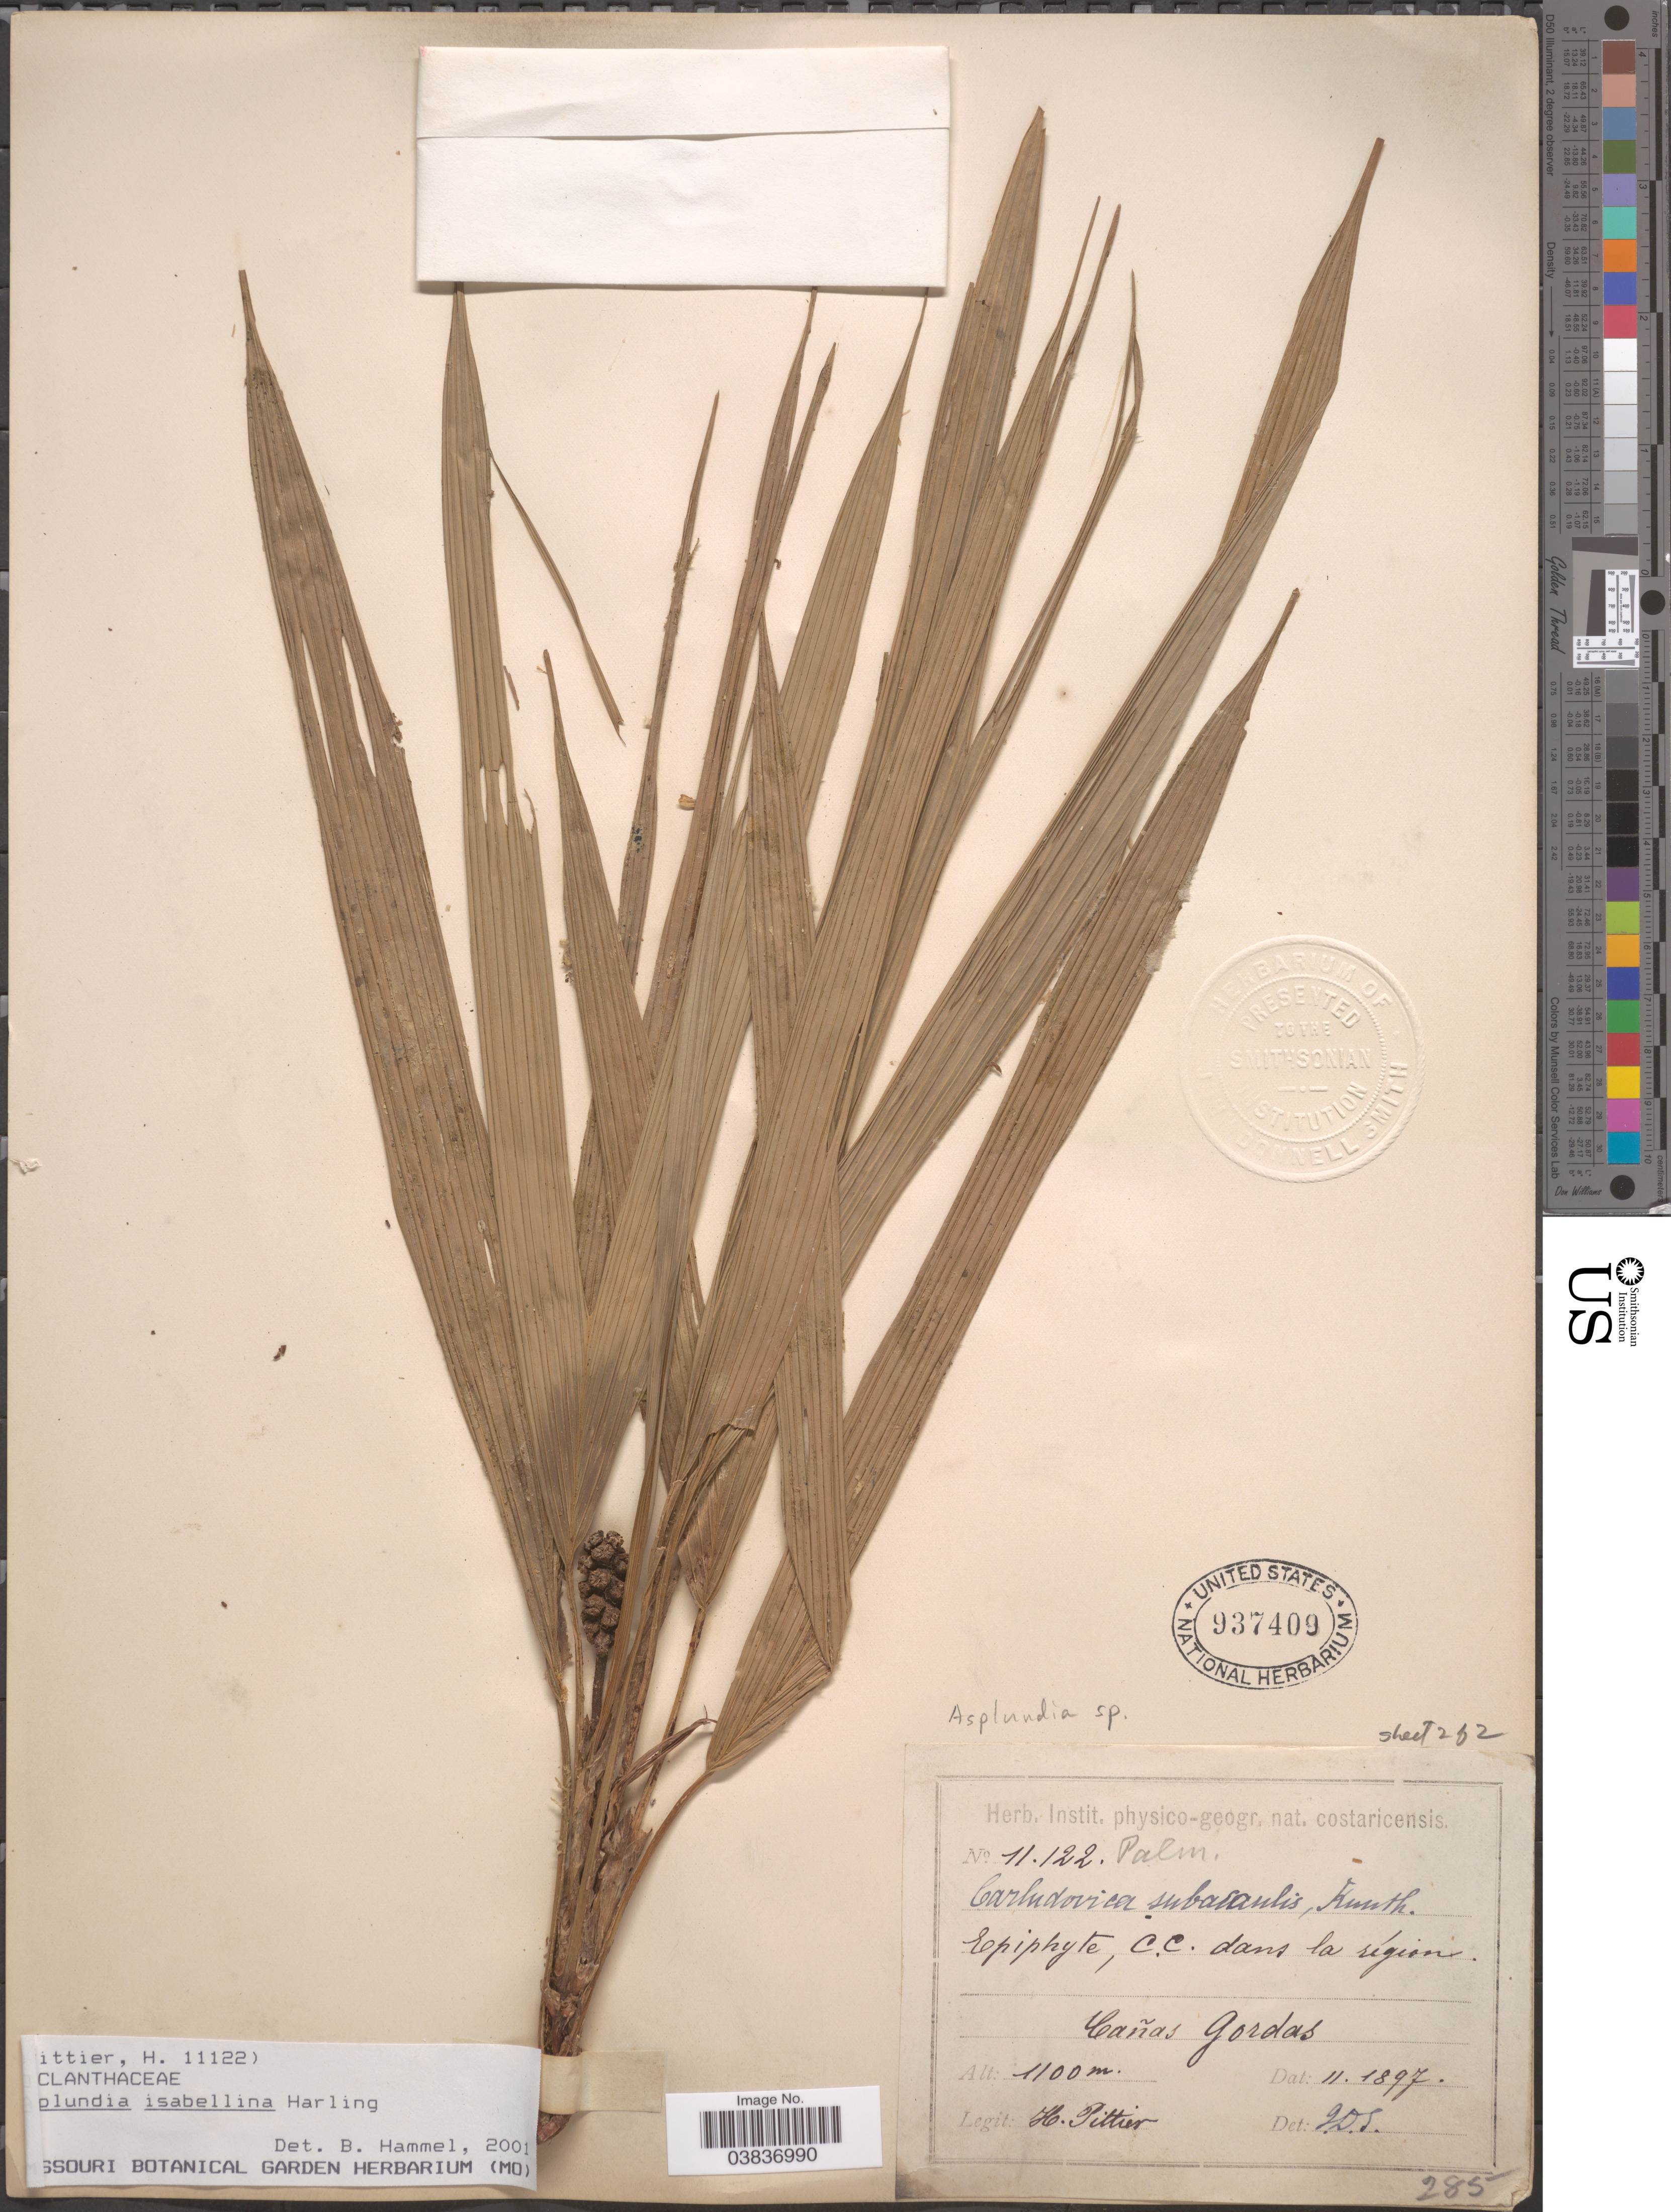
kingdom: Plantae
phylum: Tracheophyta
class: Liliopsida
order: Pandanales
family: Cyclanthaceae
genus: Asplundia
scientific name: Asplundia isabellina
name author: Harling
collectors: H. F. Pittier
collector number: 11122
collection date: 1897-11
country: Costa Rica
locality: Cañas Gordas.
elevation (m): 1100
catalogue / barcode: US 937409